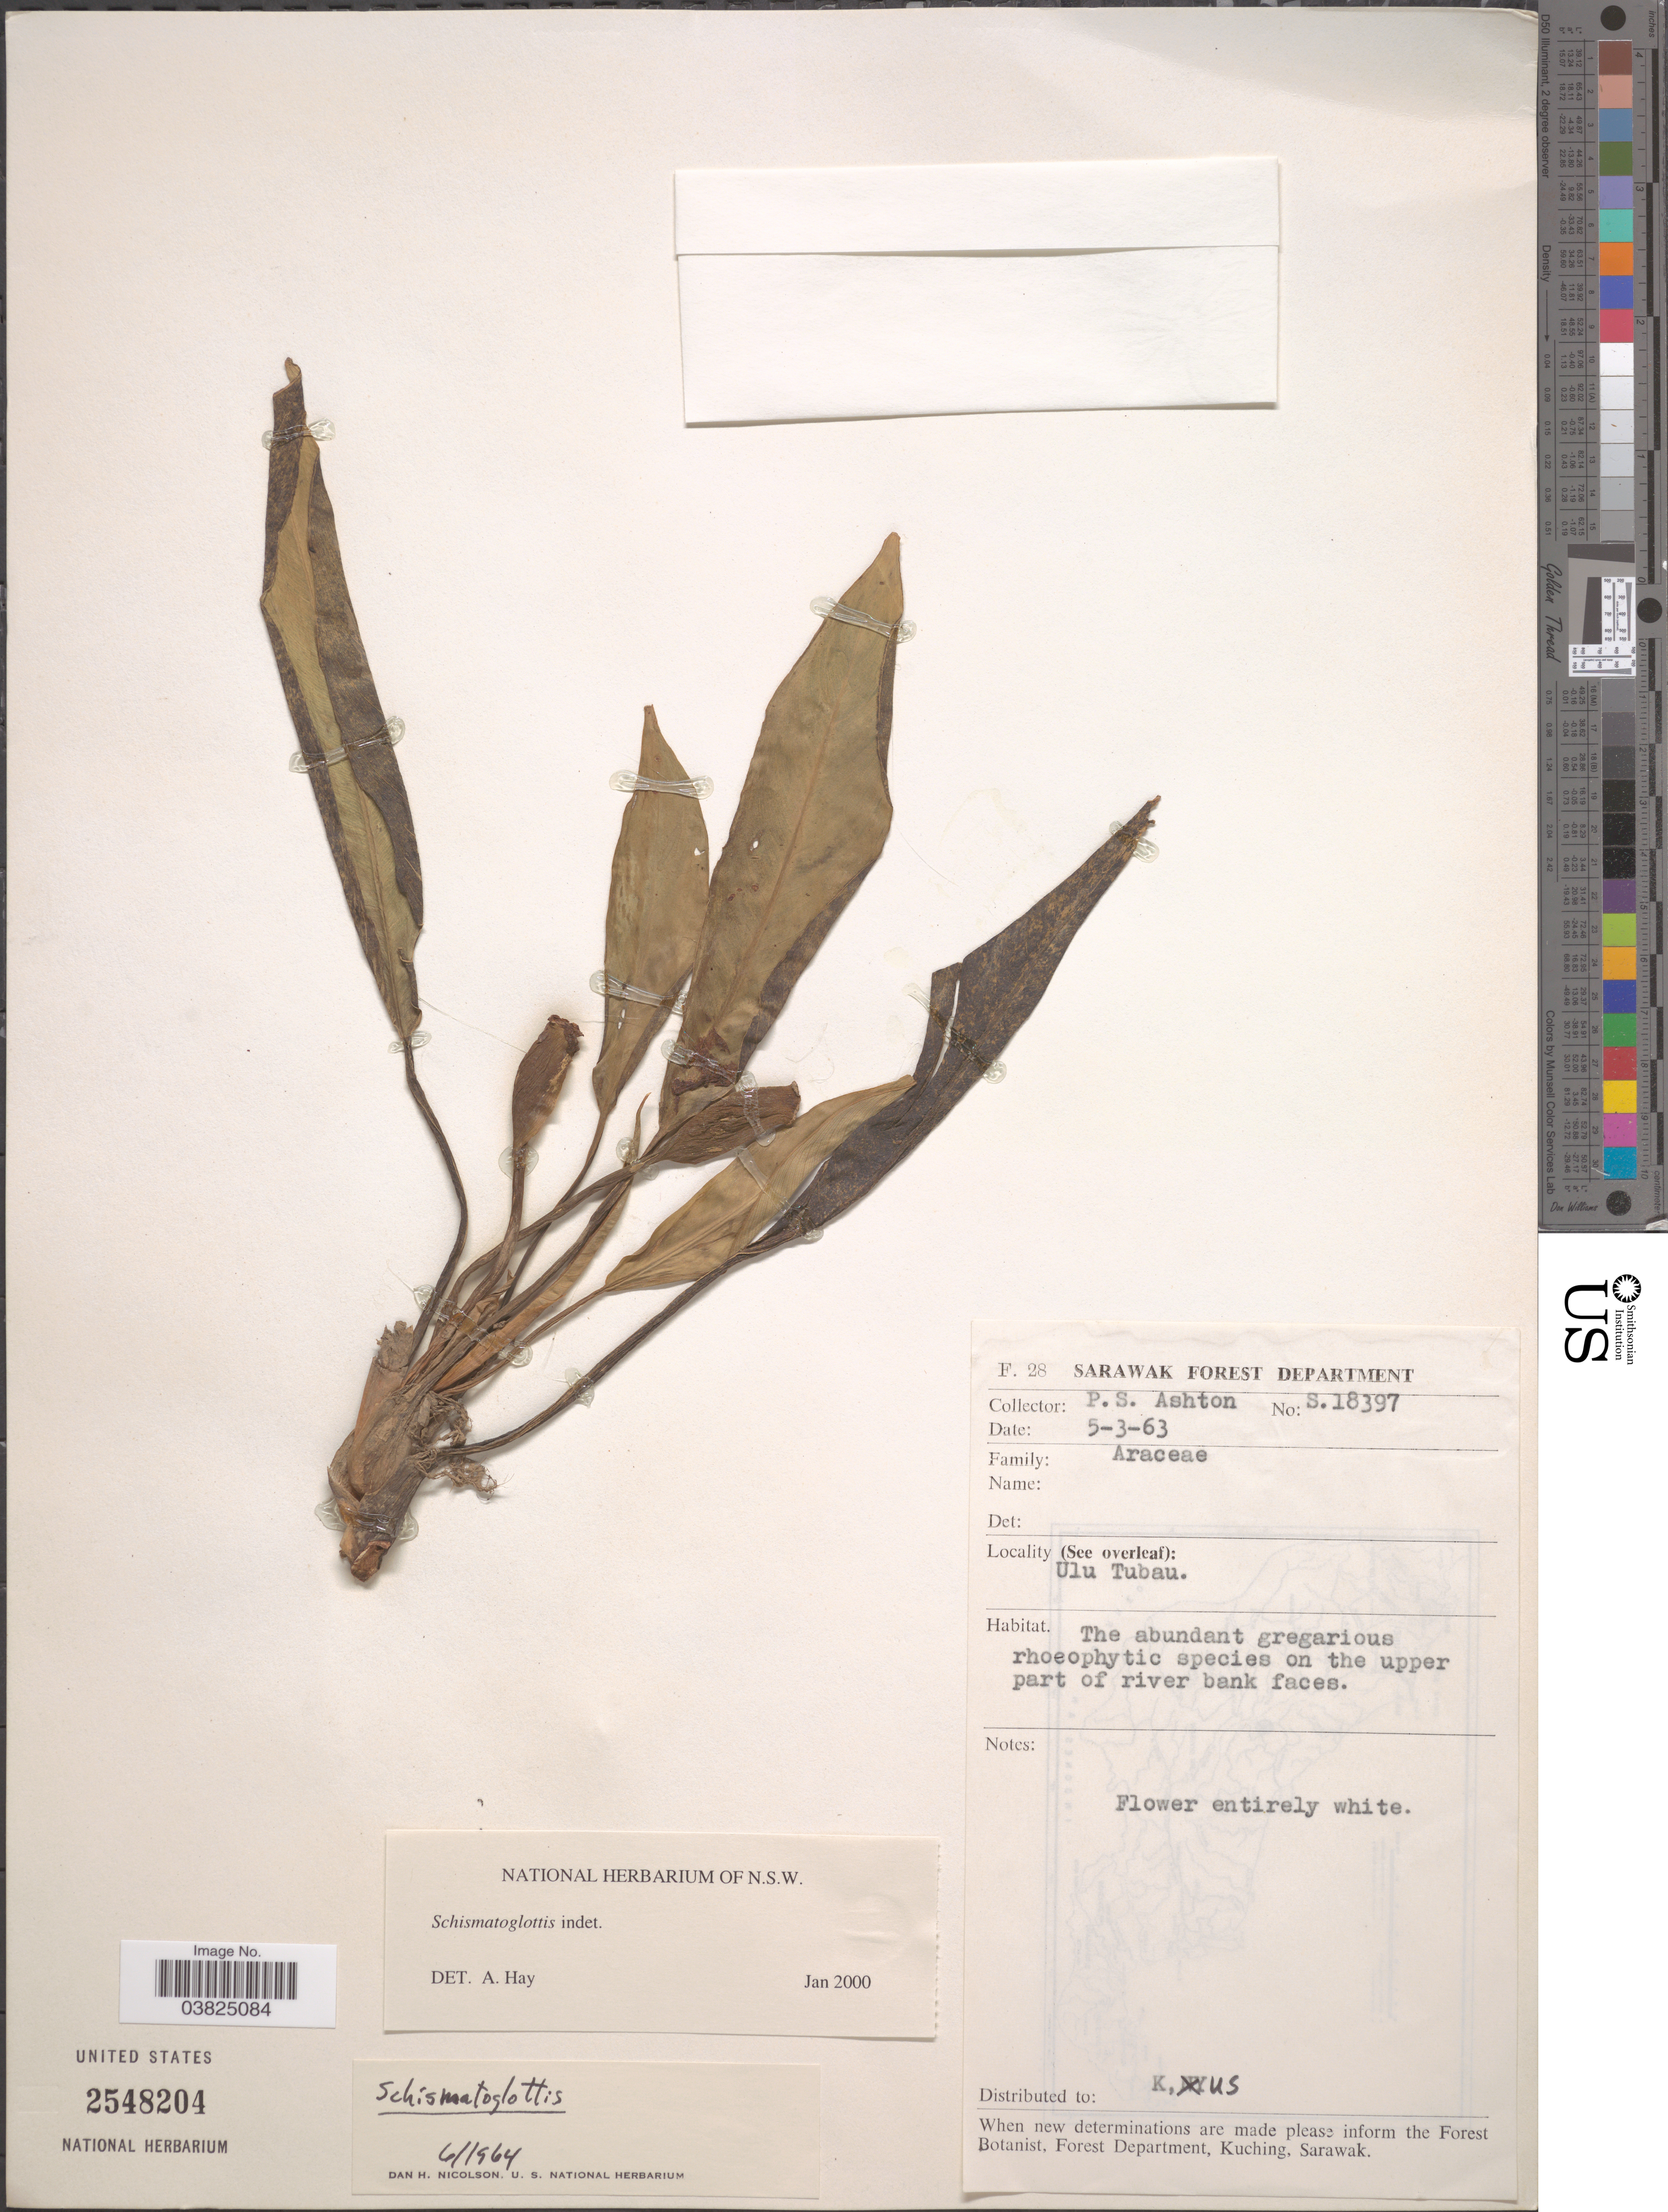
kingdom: Plantae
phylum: Tracheophyta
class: Liliopsida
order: Alismatales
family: Araceae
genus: Schismatoglottis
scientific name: Schismatoglottis sp.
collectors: P. S. Ashton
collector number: S.19397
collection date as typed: Transcribed d/m/y: 5/3/63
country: Malaysia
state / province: Sarawak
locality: Ulu Tubau. On the upper part of river bank faces.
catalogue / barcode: US 2548204